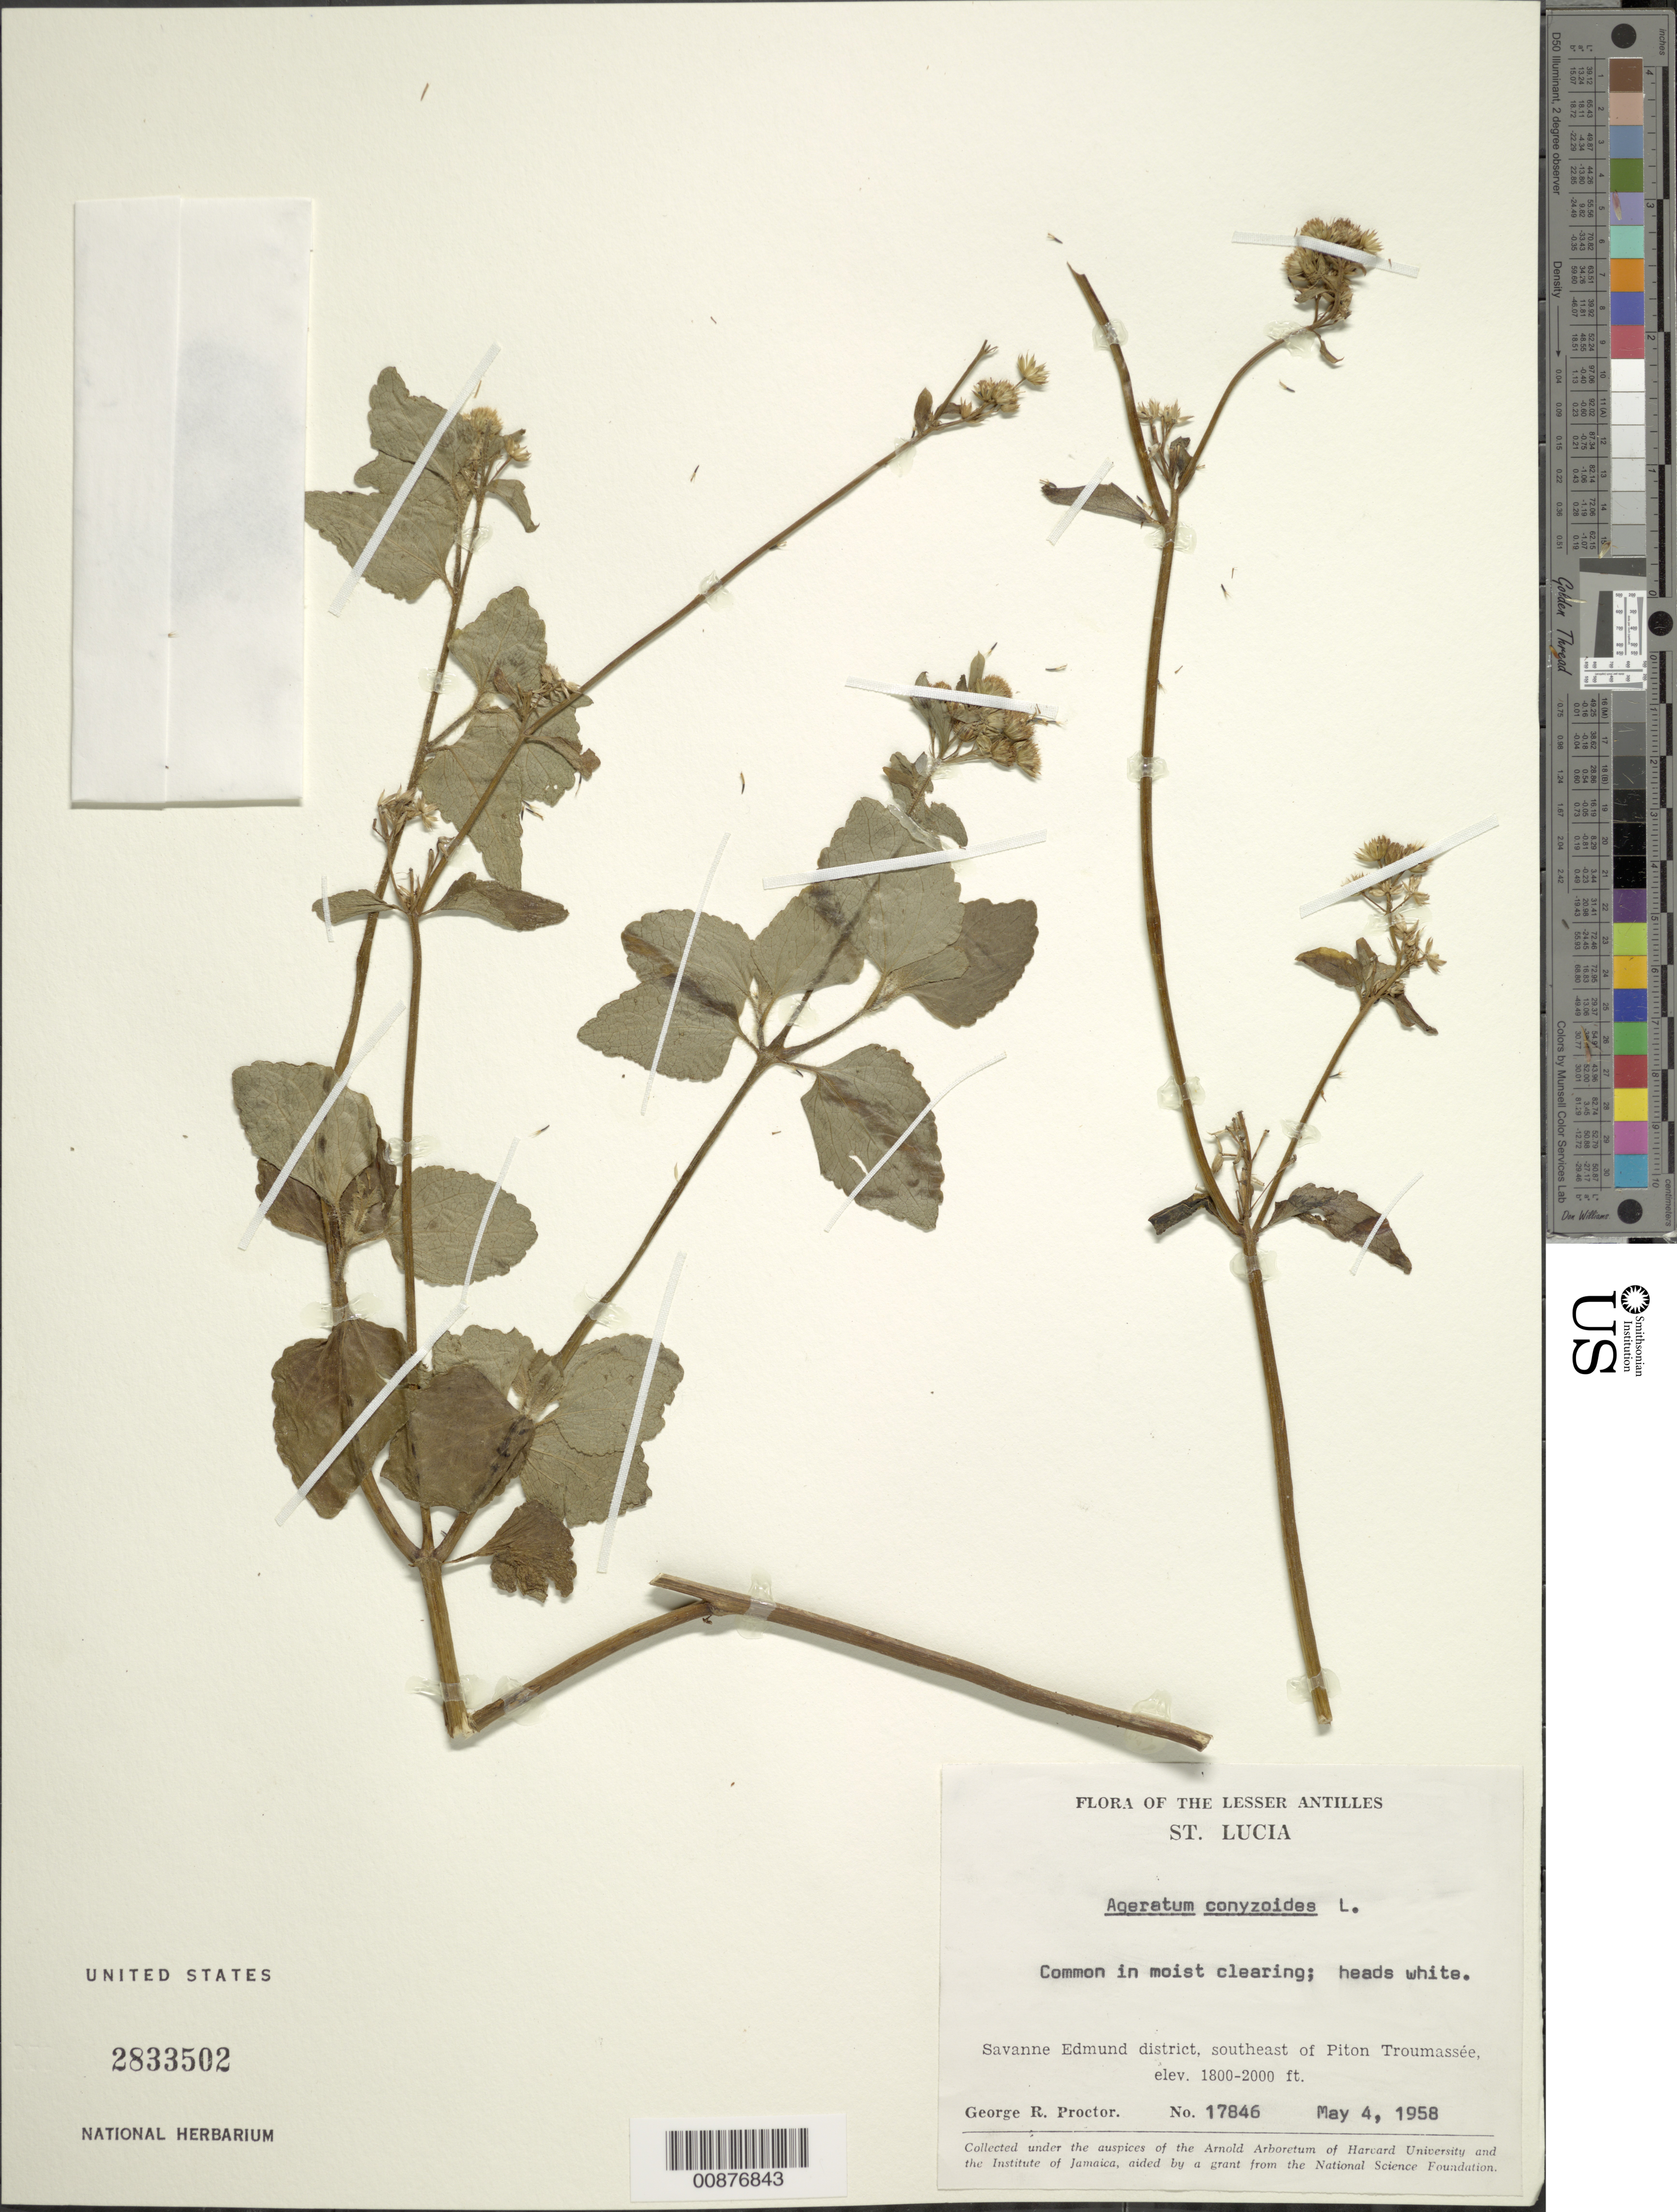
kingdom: Plantae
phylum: Tracheophyta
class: Magnoliopsida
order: Asterales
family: Asteraceae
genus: Ageratum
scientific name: Ageratum conyzoides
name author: L.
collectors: G. R. Proctor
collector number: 17846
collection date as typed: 04 May 1958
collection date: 1958-05-04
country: St. Lucia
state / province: Savanne Edmund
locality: Southeast of Piton Troumassée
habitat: Montane, common in moist clearing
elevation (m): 549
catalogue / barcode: US 2833502